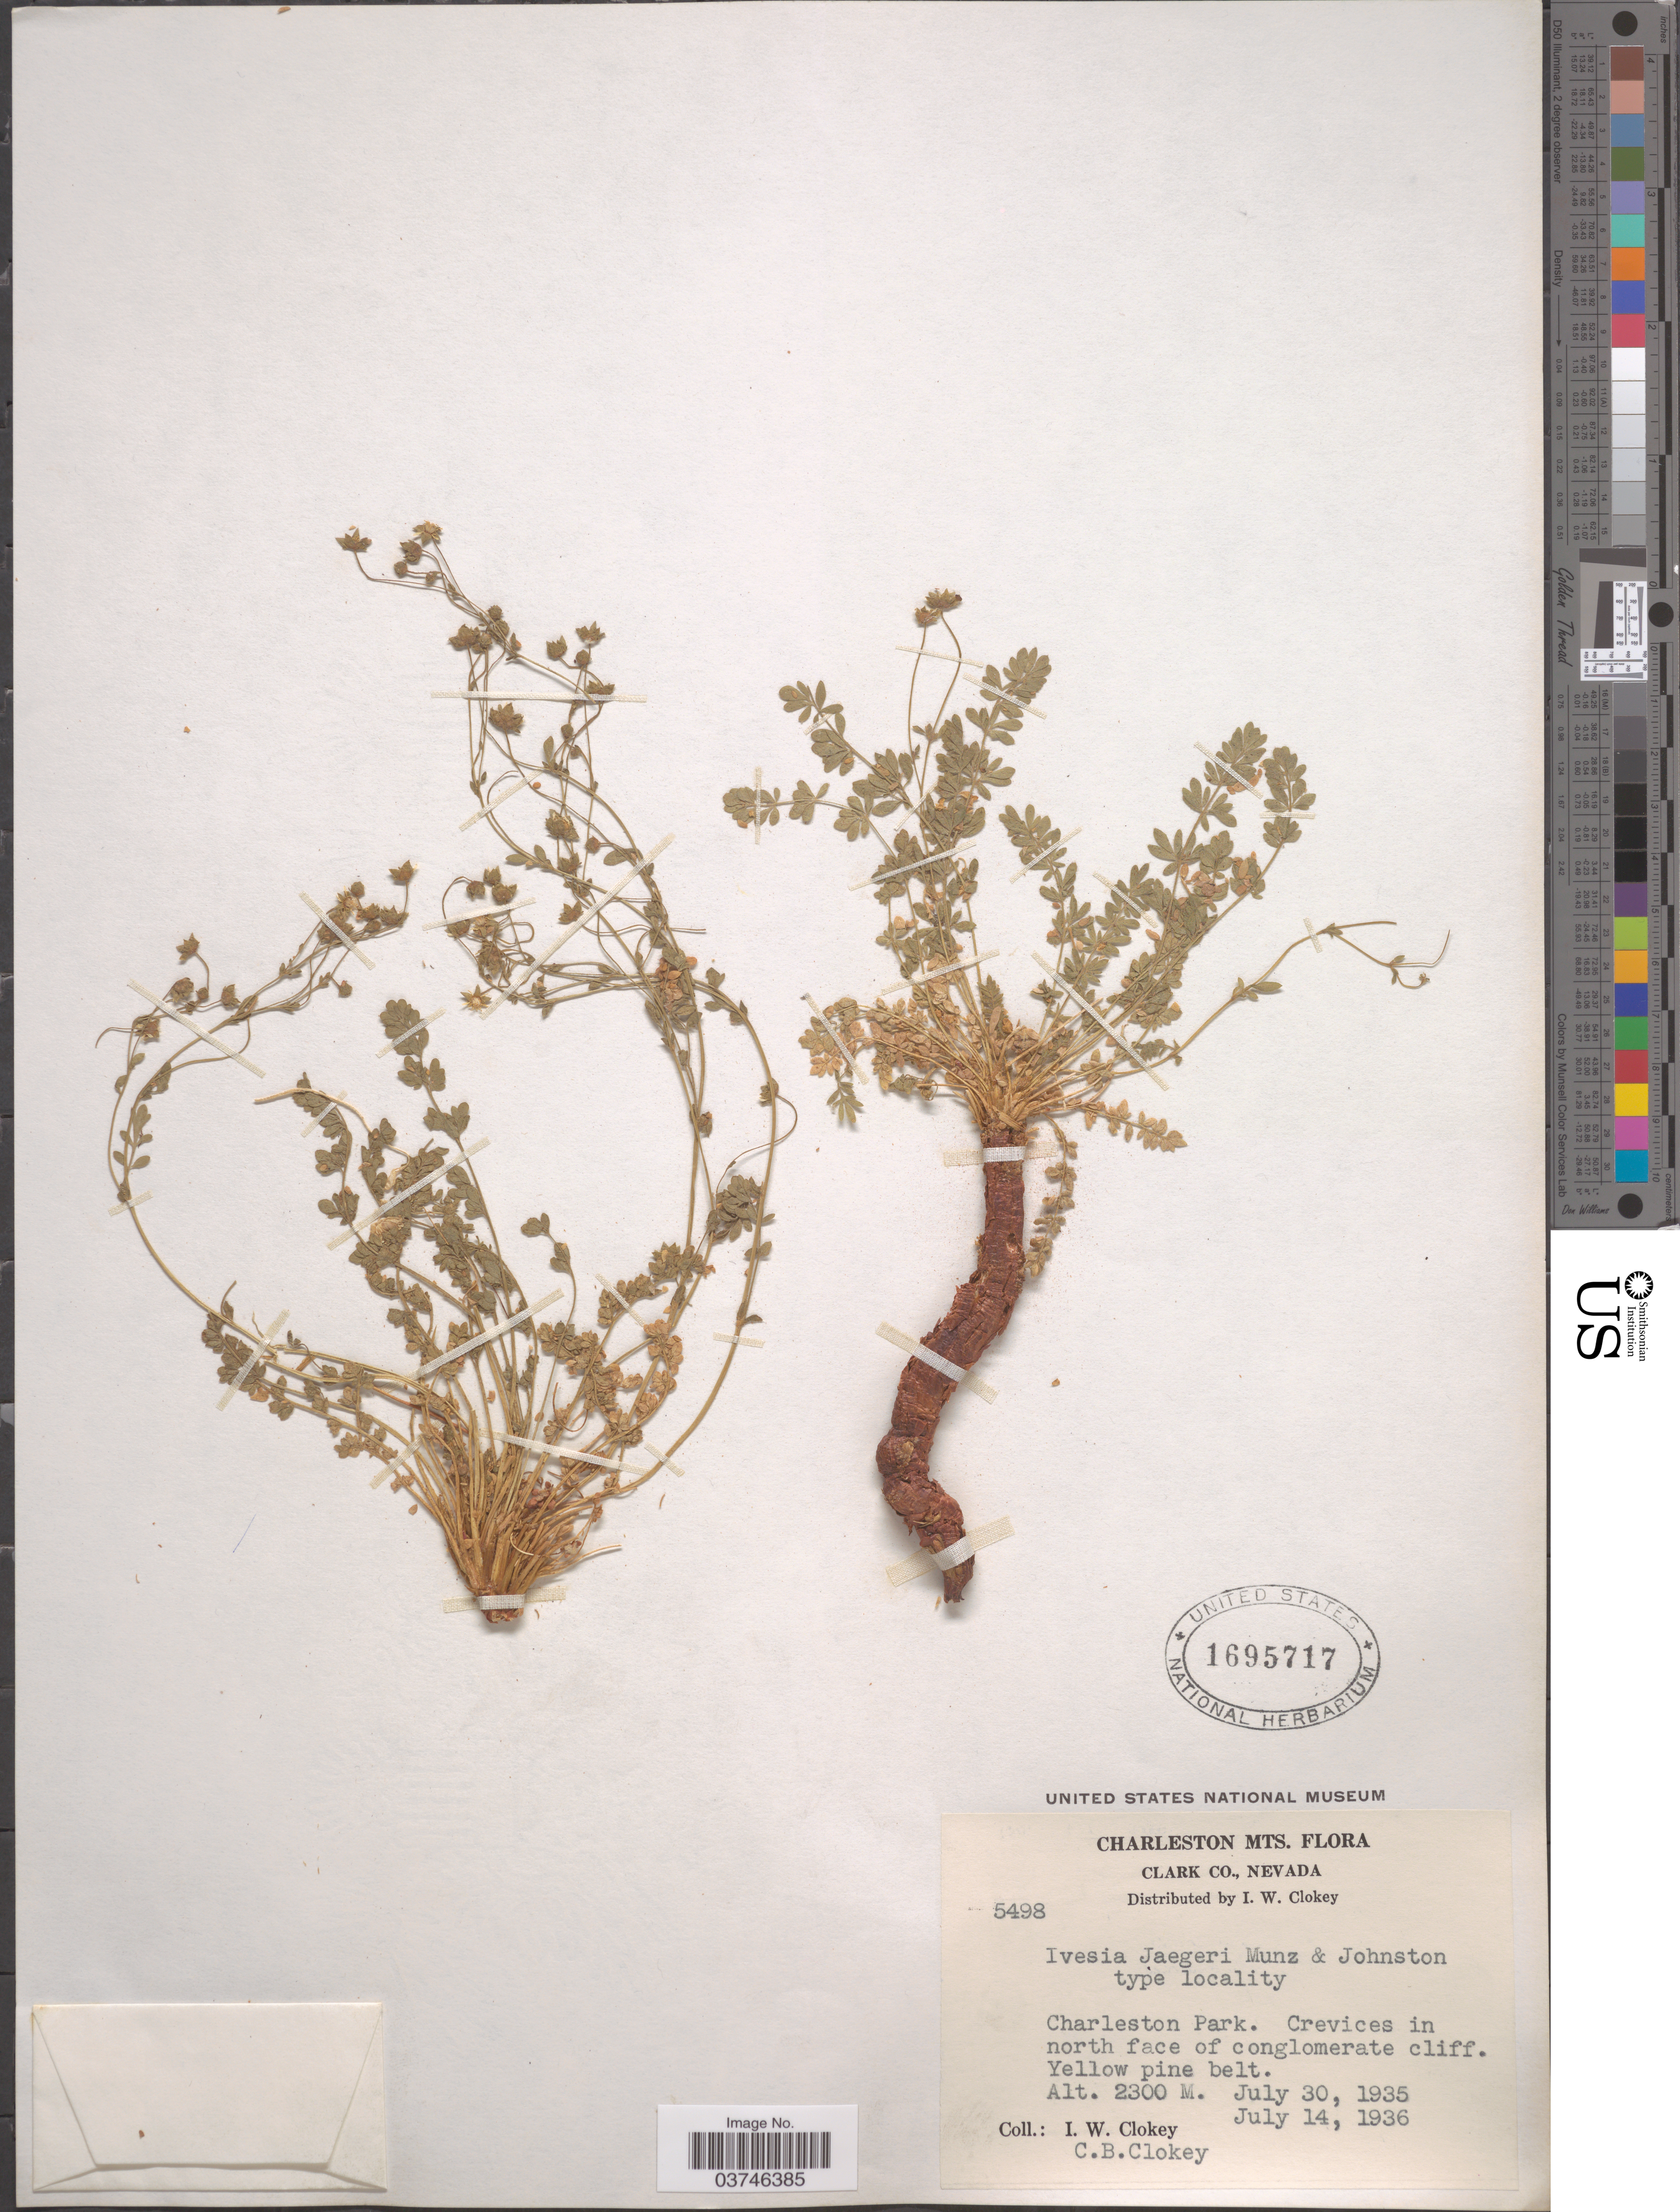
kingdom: Plantae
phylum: Tracheophyta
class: Magnoliopsida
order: Rosales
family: Rosaceae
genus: Potentilla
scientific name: Potentilla jaegeri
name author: (Munz & I.M. Johnst.) L.C. Wheeler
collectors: I. W. Clokey & C. Clokey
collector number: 5498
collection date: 1935-07-30/1936-07-14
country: United States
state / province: Nevada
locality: Charleston Mts. Clark Co. Charleston Park. Crevices in north face of conglo,erate cliff. Yellow pine belt.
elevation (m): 2300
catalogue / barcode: US 1695717